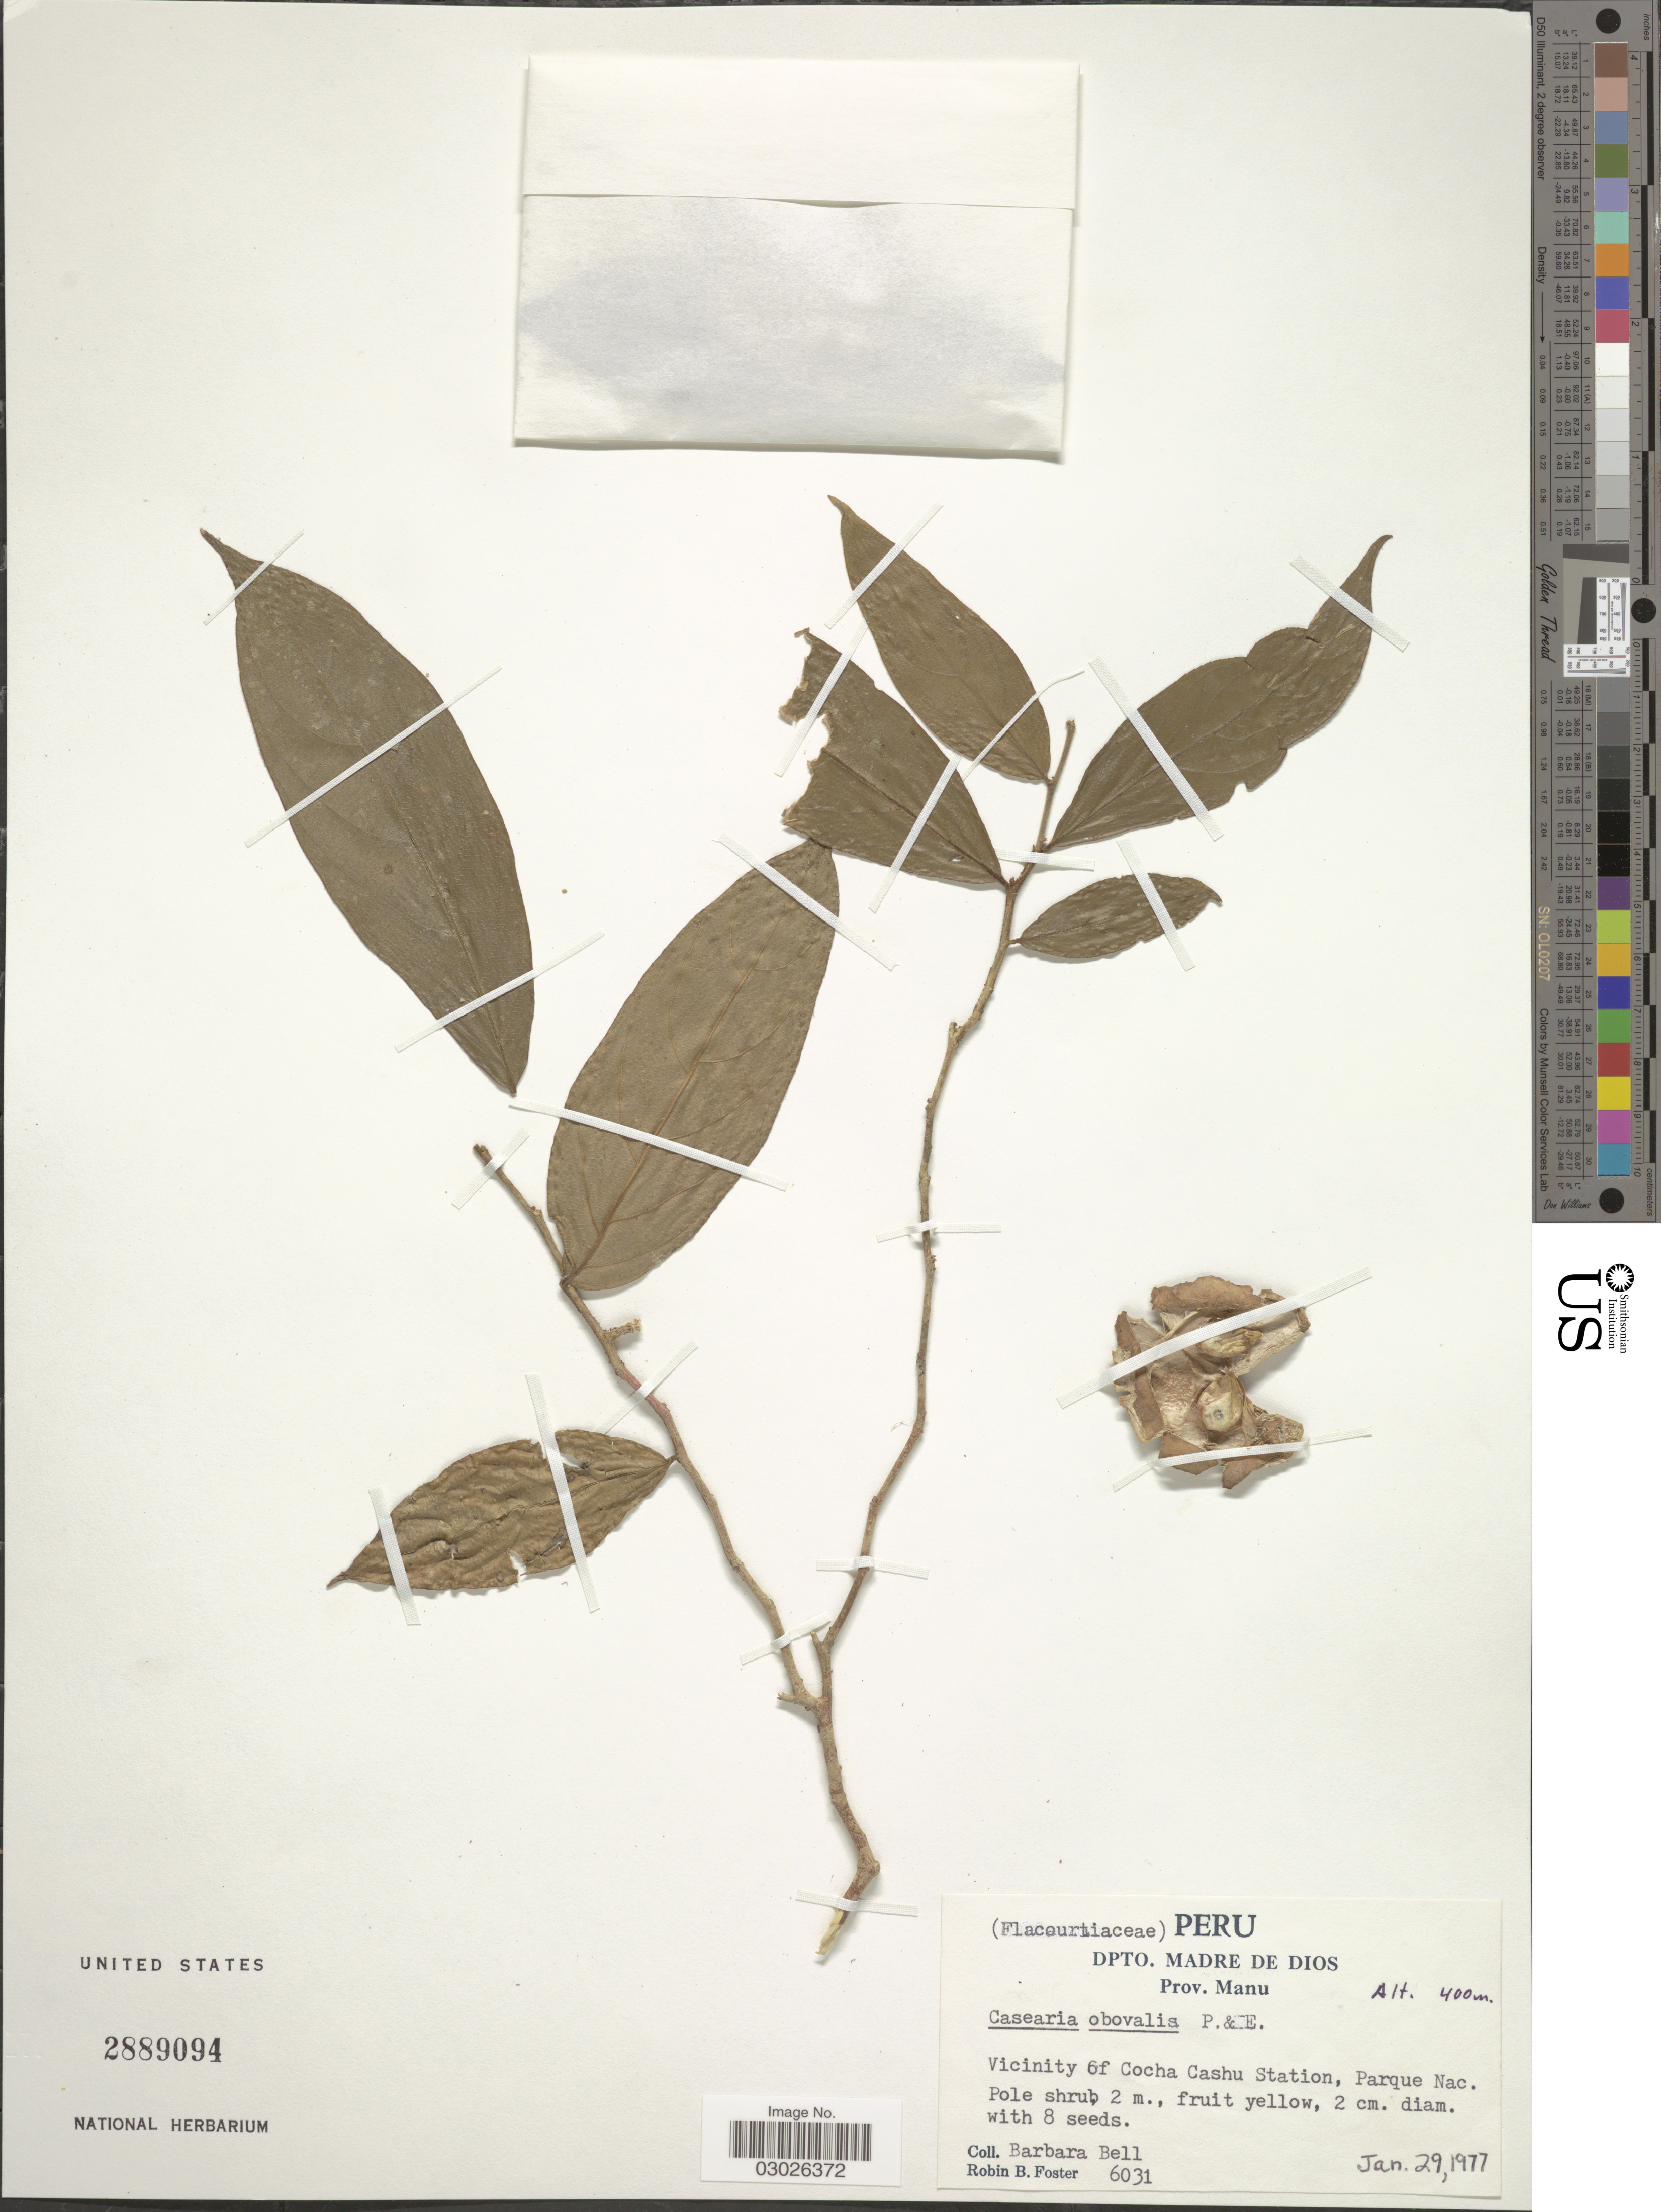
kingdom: Plantae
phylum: Tracheophyta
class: Magnoliopsida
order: Malpighiales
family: Salicaceae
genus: Casearia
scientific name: Casearia obovalis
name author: Poepp. ex Griseb.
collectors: B. Bell & R. B. Foster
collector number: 6031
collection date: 1977-01-29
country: Peru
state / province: Madre de Dios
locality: Dpto. Madre de Dios. Prov. Manu. Vicinity of Cocha Cashu Station, Parque Nac. Pole.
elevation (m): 400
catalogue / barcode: US 2889094